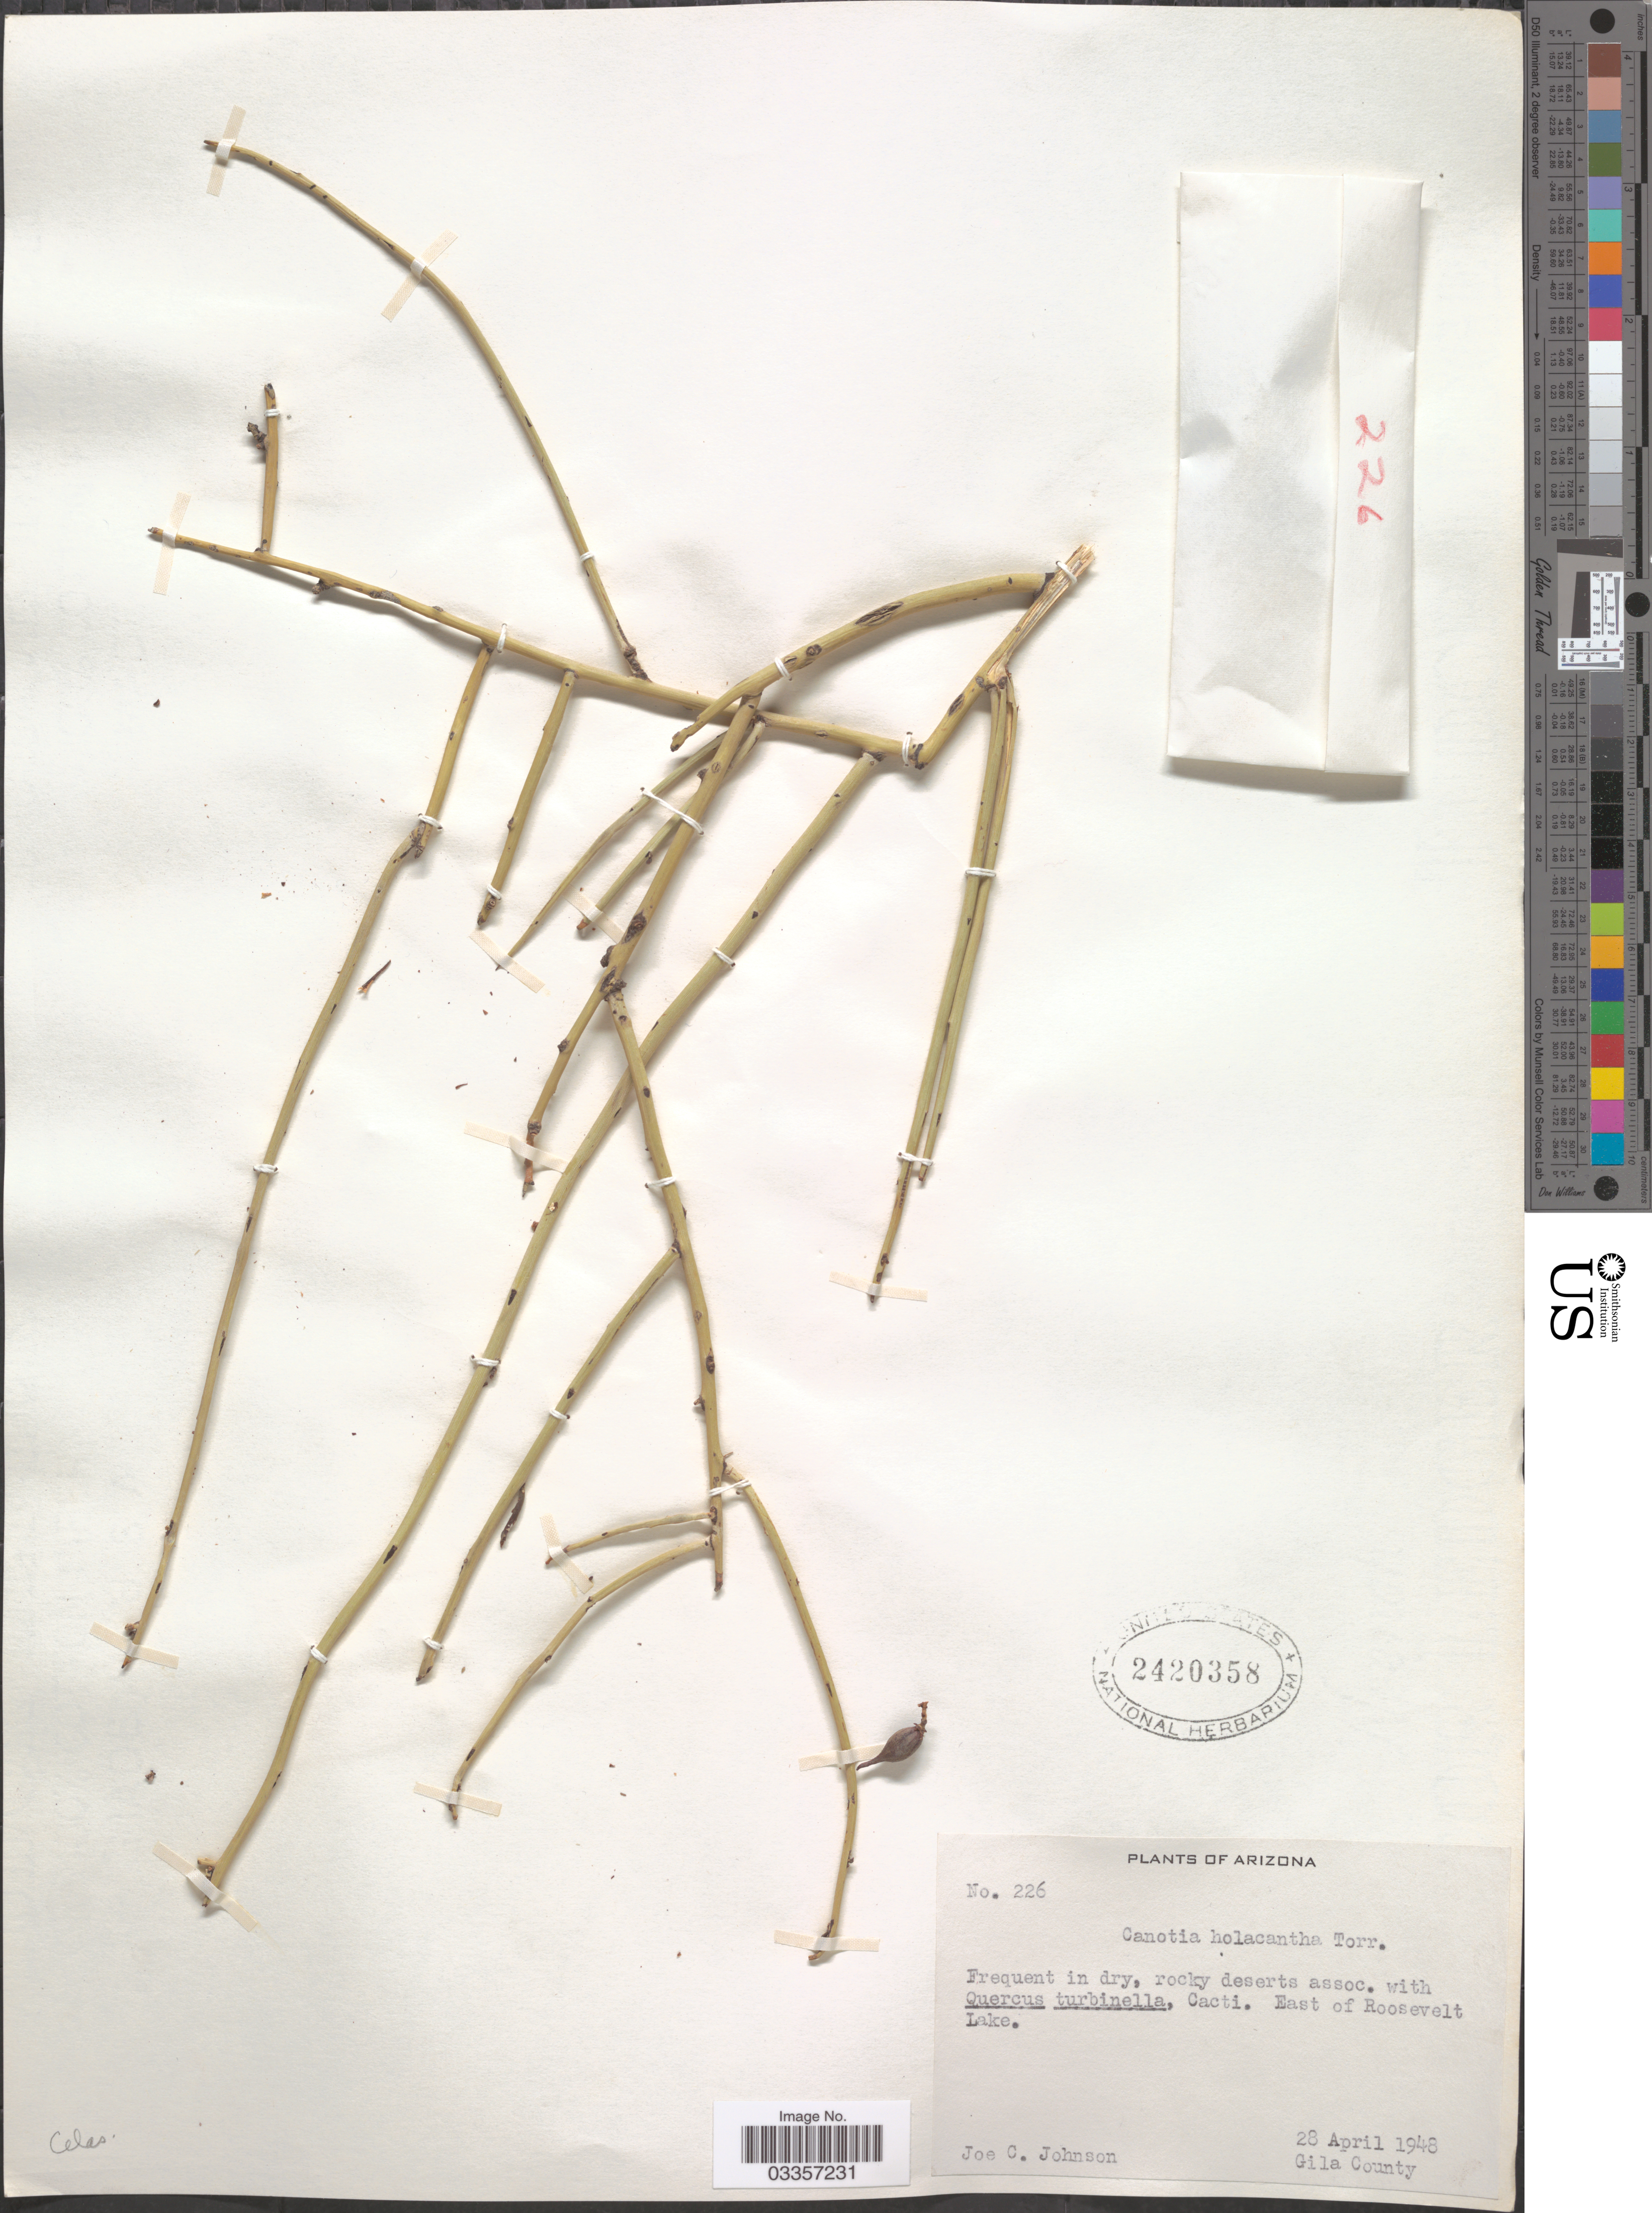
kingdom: Plantae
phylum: Tracheophyta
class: Magnoliopsida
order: Celastrales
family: Celastraceae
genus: Canotia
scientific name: Canotia holacantha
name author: Torr.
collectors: J. C. Johnson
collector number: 226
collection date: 1948-04-28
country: United States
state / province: Arizona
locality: East of Roosevelt Lake, Gila County.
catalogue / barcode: US 2420358